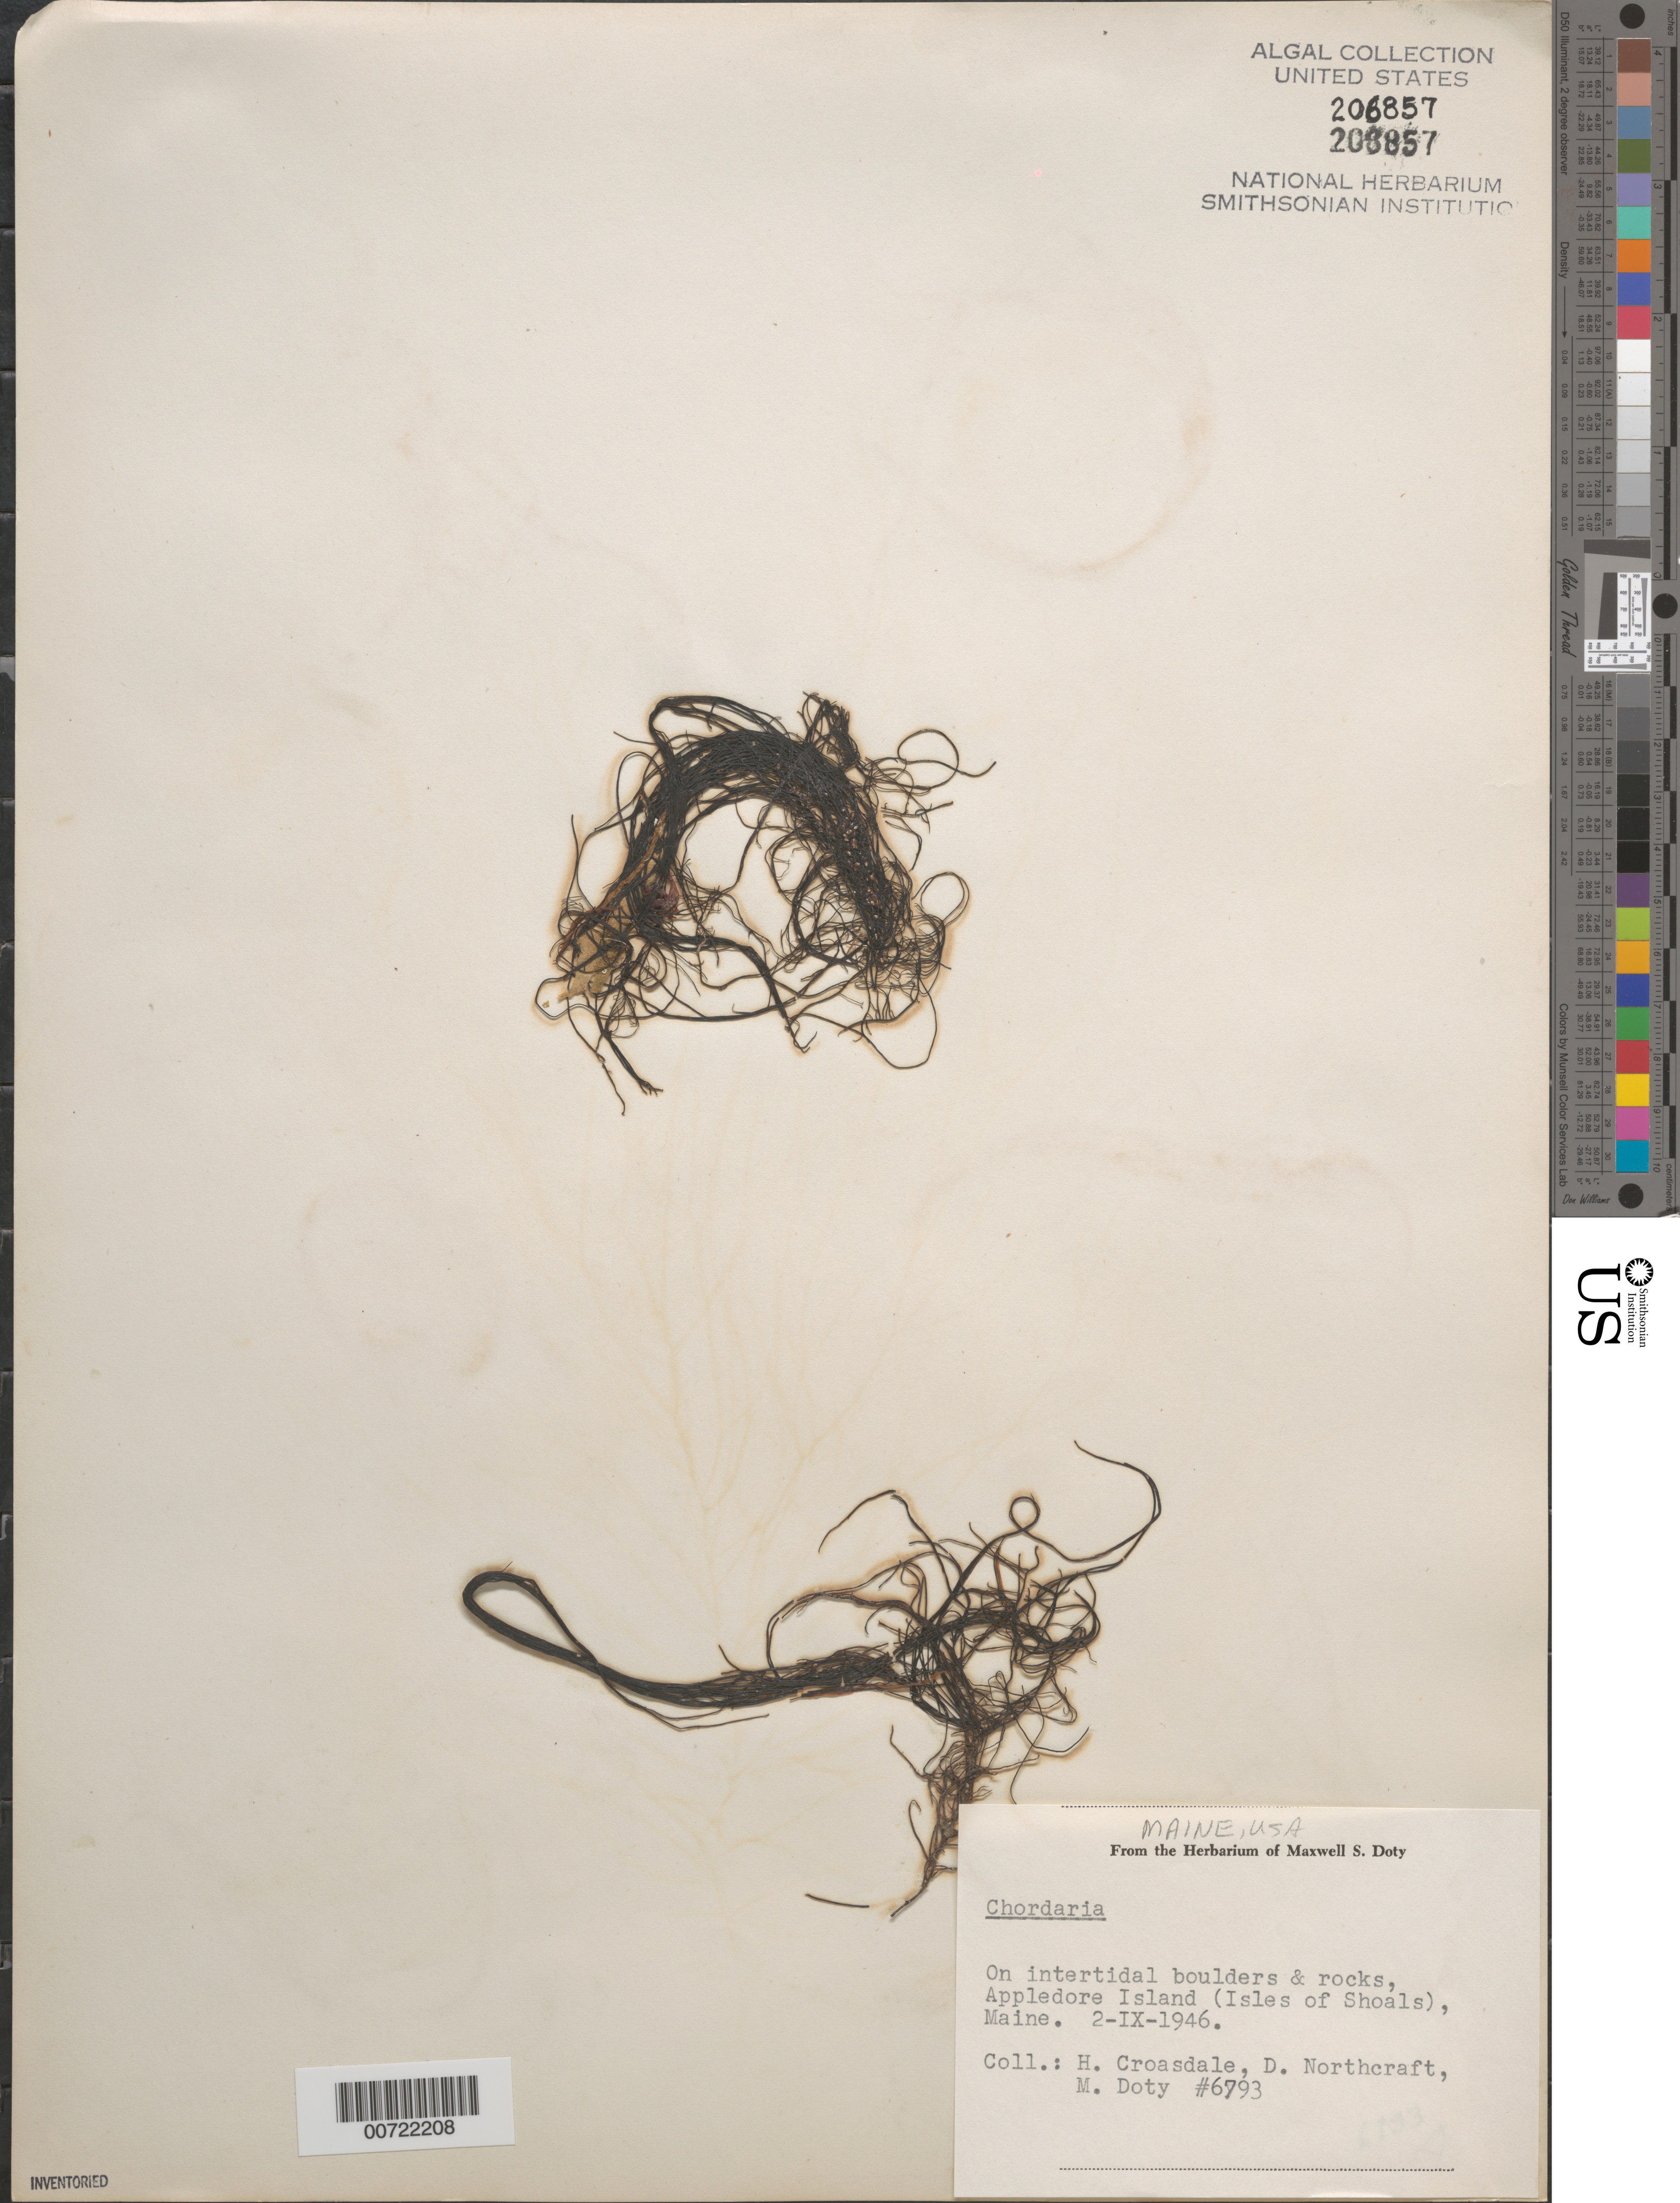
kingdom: Chromista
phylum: Ochrophyta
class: Phaeophyceae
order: Ectocarpales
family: Chordariaceae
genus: Chordaria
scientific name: Chordaria sp.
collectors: H. T. Croasdale, D. Northcraft & M. S. Doty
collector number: MSD 6793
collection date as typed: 02 Sep 1946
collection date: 1946-09-02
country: United States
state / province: Maine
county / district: York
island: Appledore Island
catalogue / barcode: US 206857